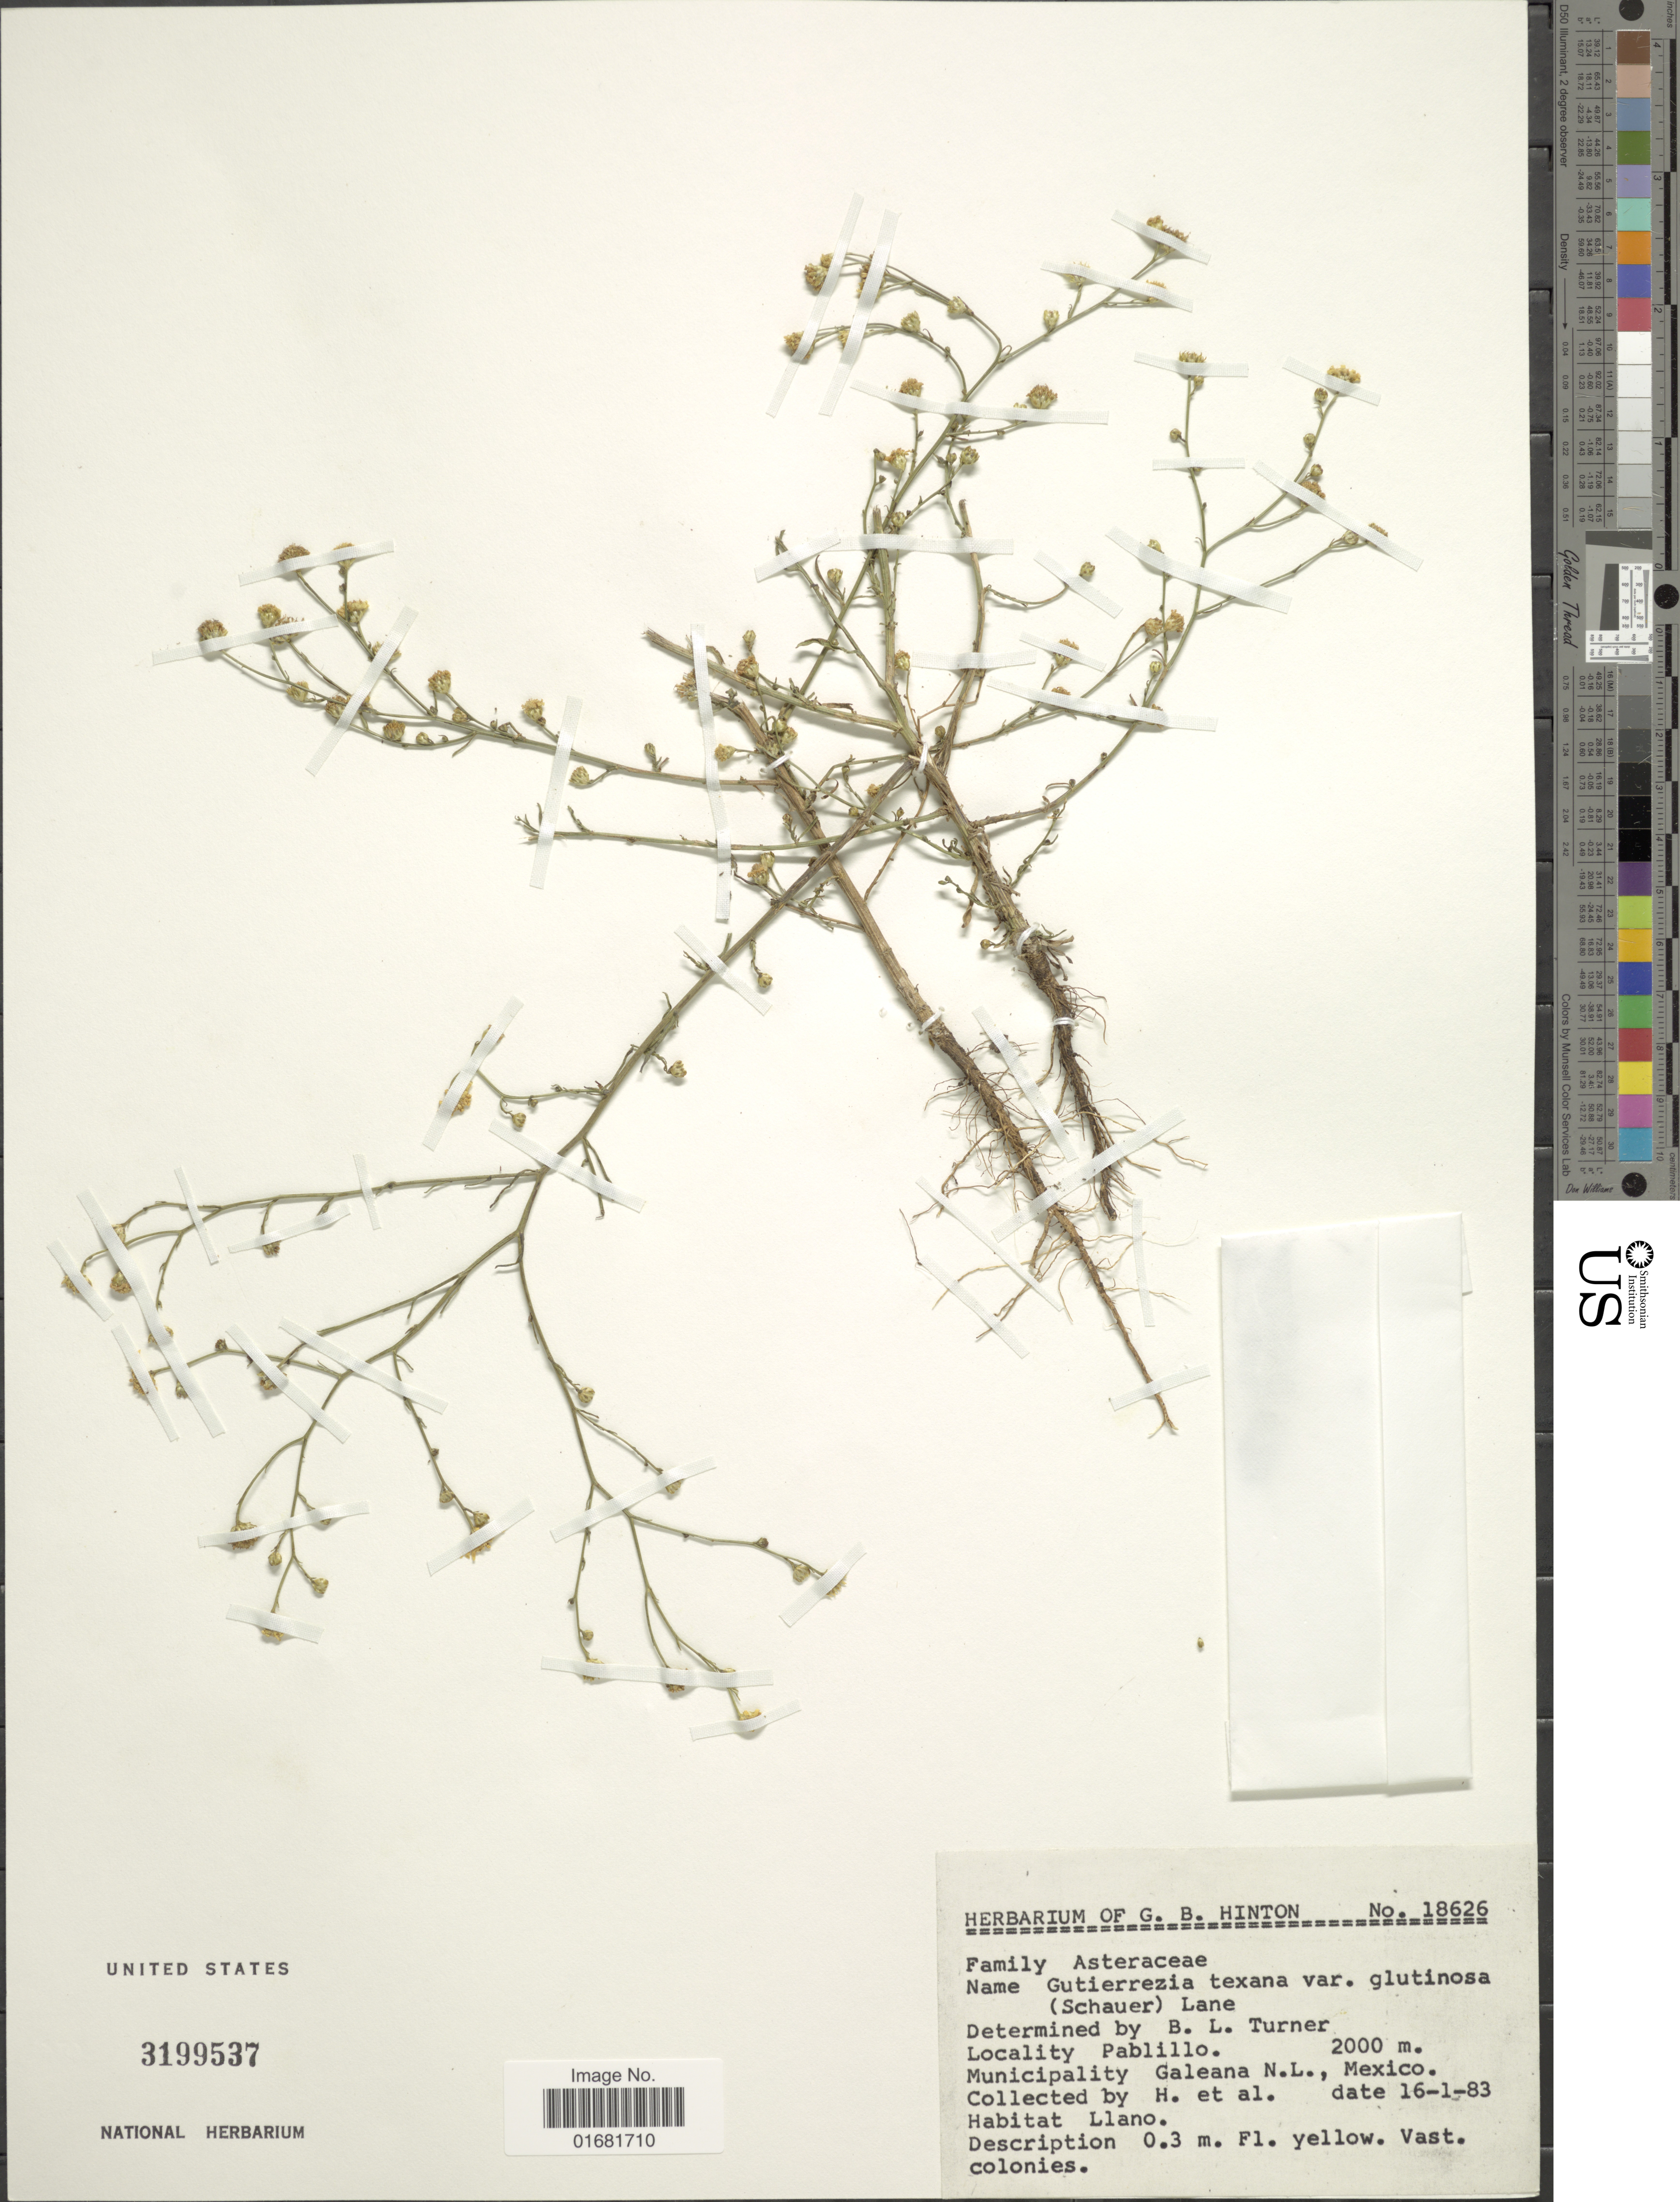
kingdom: Plantae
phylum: Tracheophyta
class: Magnoliopsida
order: Asterales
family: Asteraceae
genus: Gutierrezia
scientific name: Gutierrezia texana var. glutinosa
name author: (S. Schauer) M.A. Lane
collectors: G. B. Hinton & et al.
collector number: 18626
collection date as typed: Transcribed d/m/y: 16/1/83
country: Mexico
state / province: Nuevo León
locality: Pablillo. Municipality Galeana N. L.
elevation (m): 2000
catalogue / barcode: US 3199537